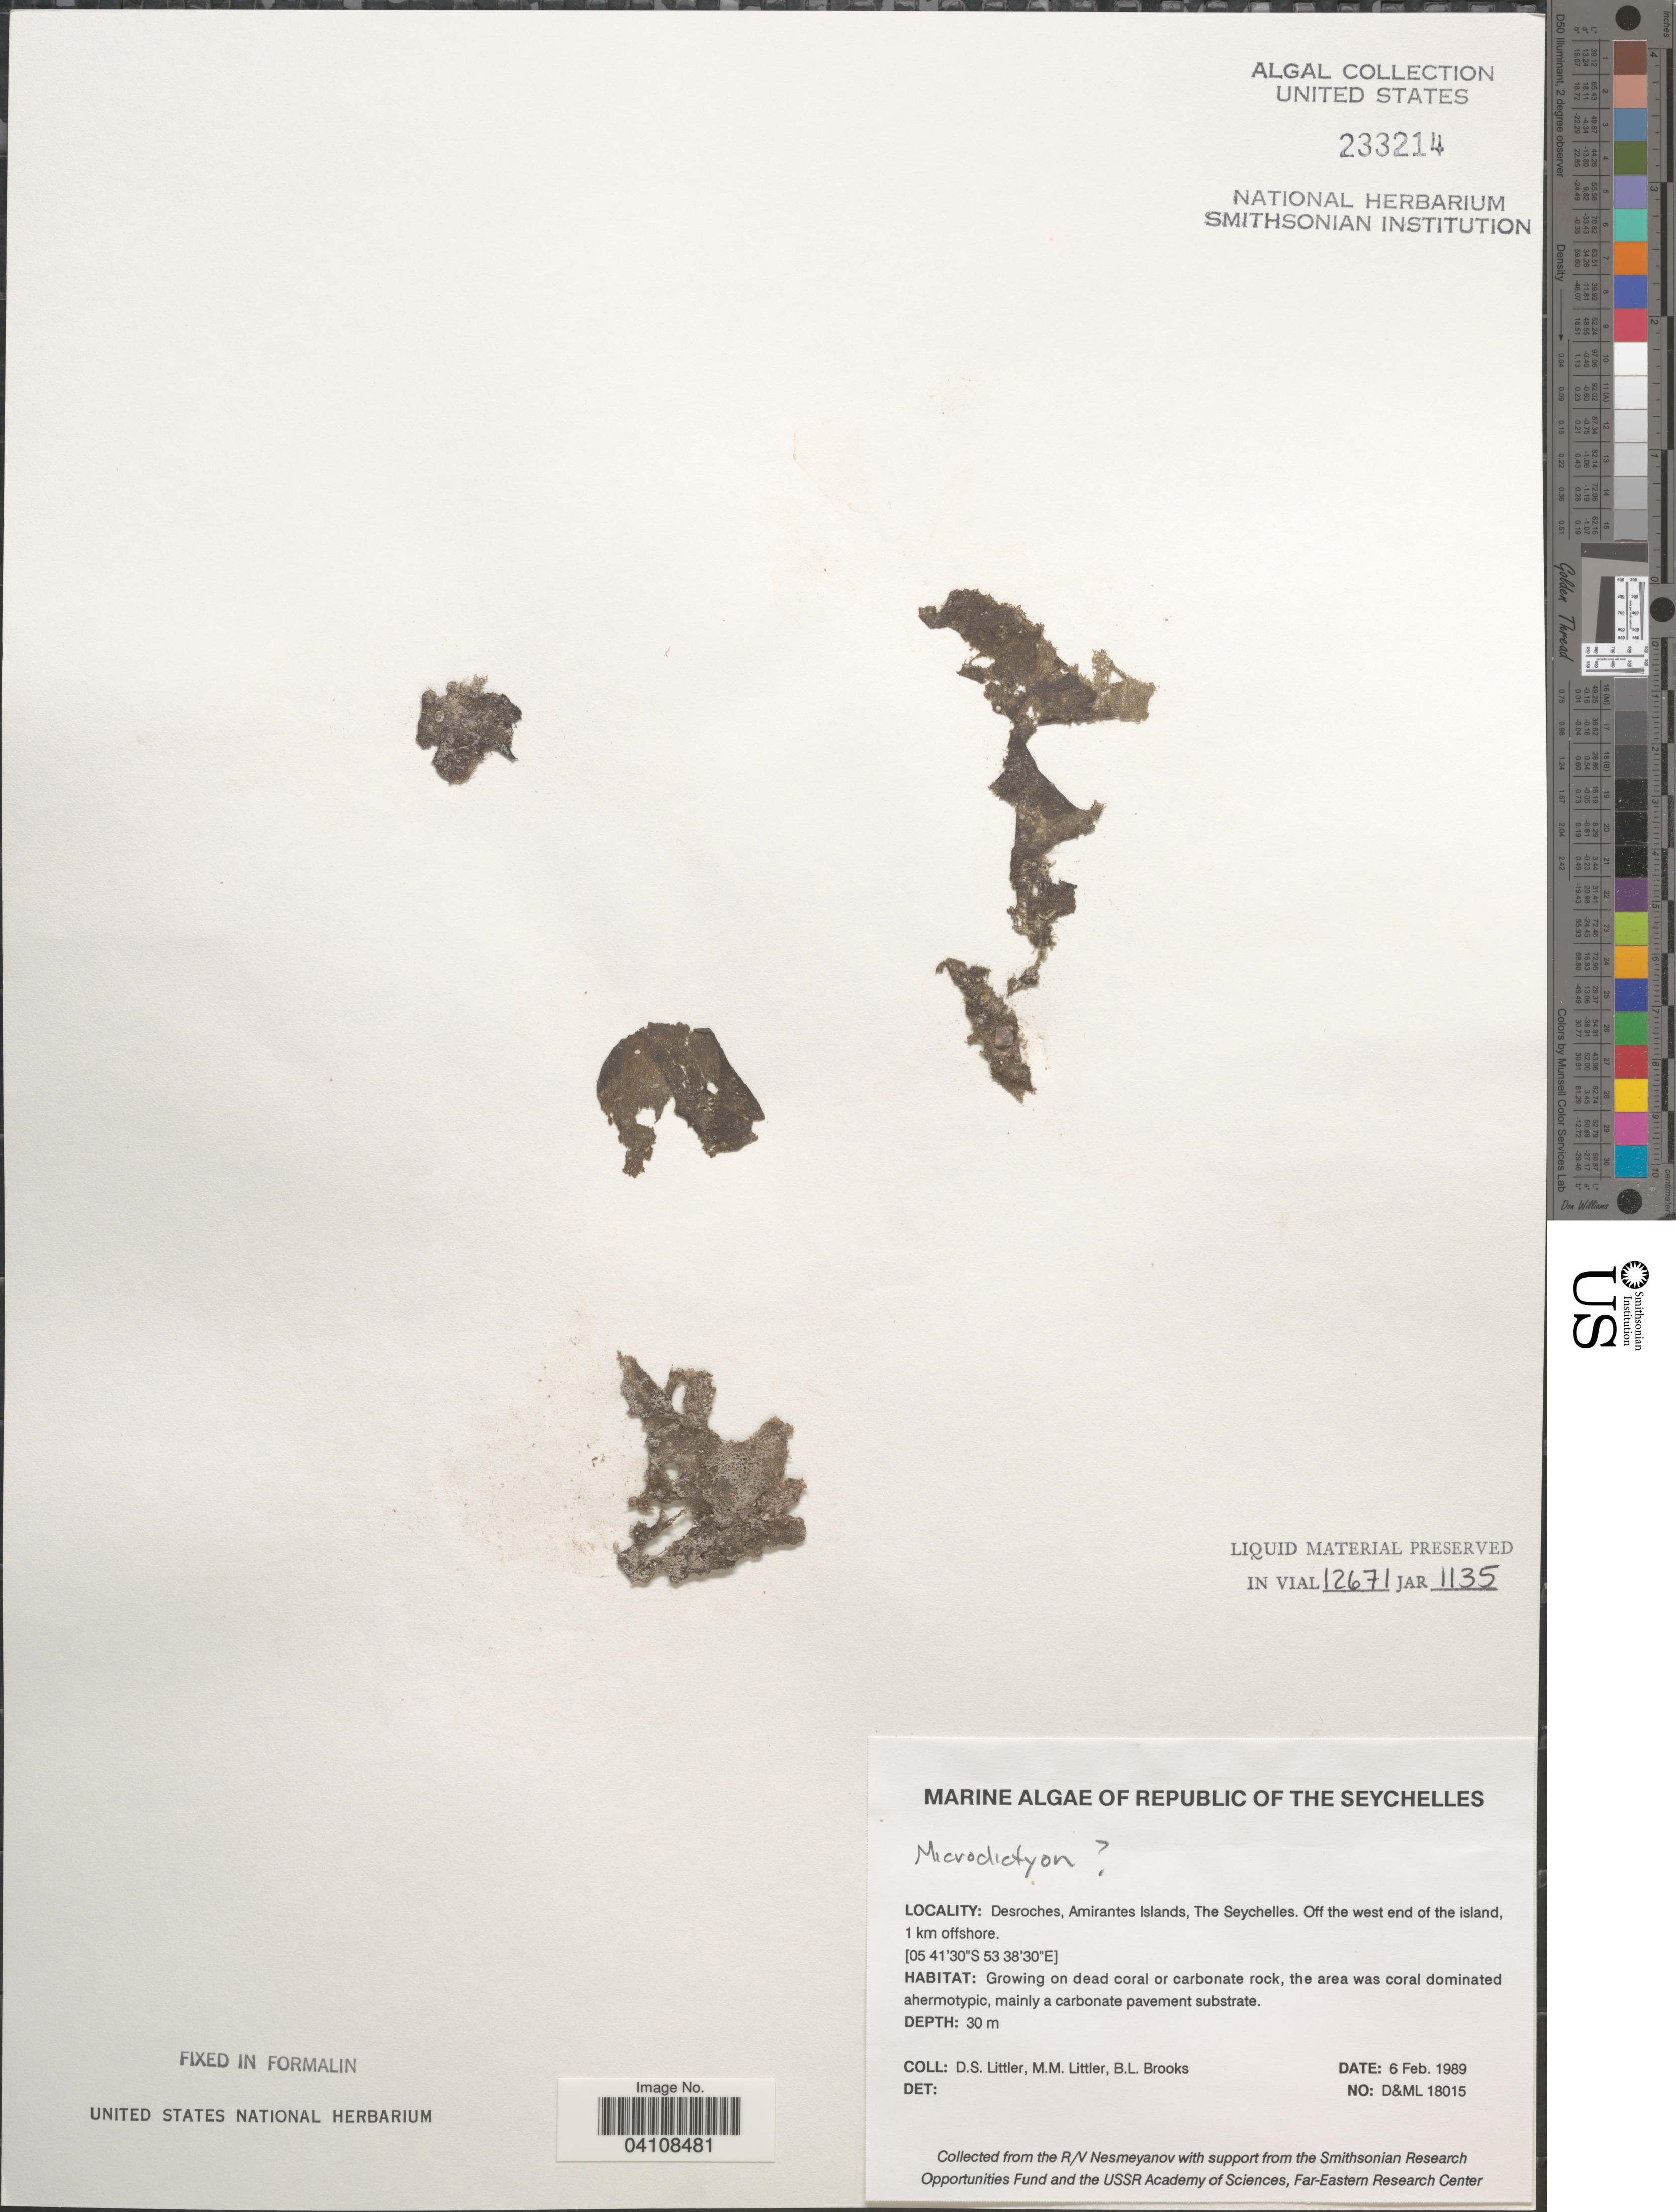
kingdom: Plantae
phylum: Chlorophyta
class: Ulvophyceae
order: Cladophorales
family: Anadyomenaceae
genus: Microdictyon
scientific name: Microdictyon sp.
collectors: D. S. Littler & B. Brooks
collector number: D&ML18015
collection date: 1989-02-06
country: Seychelles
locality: Republic of The Seychelles. Desroches, Amirantes Islands. Off the west end of the island 1 km offshore.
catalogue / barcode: US 233214